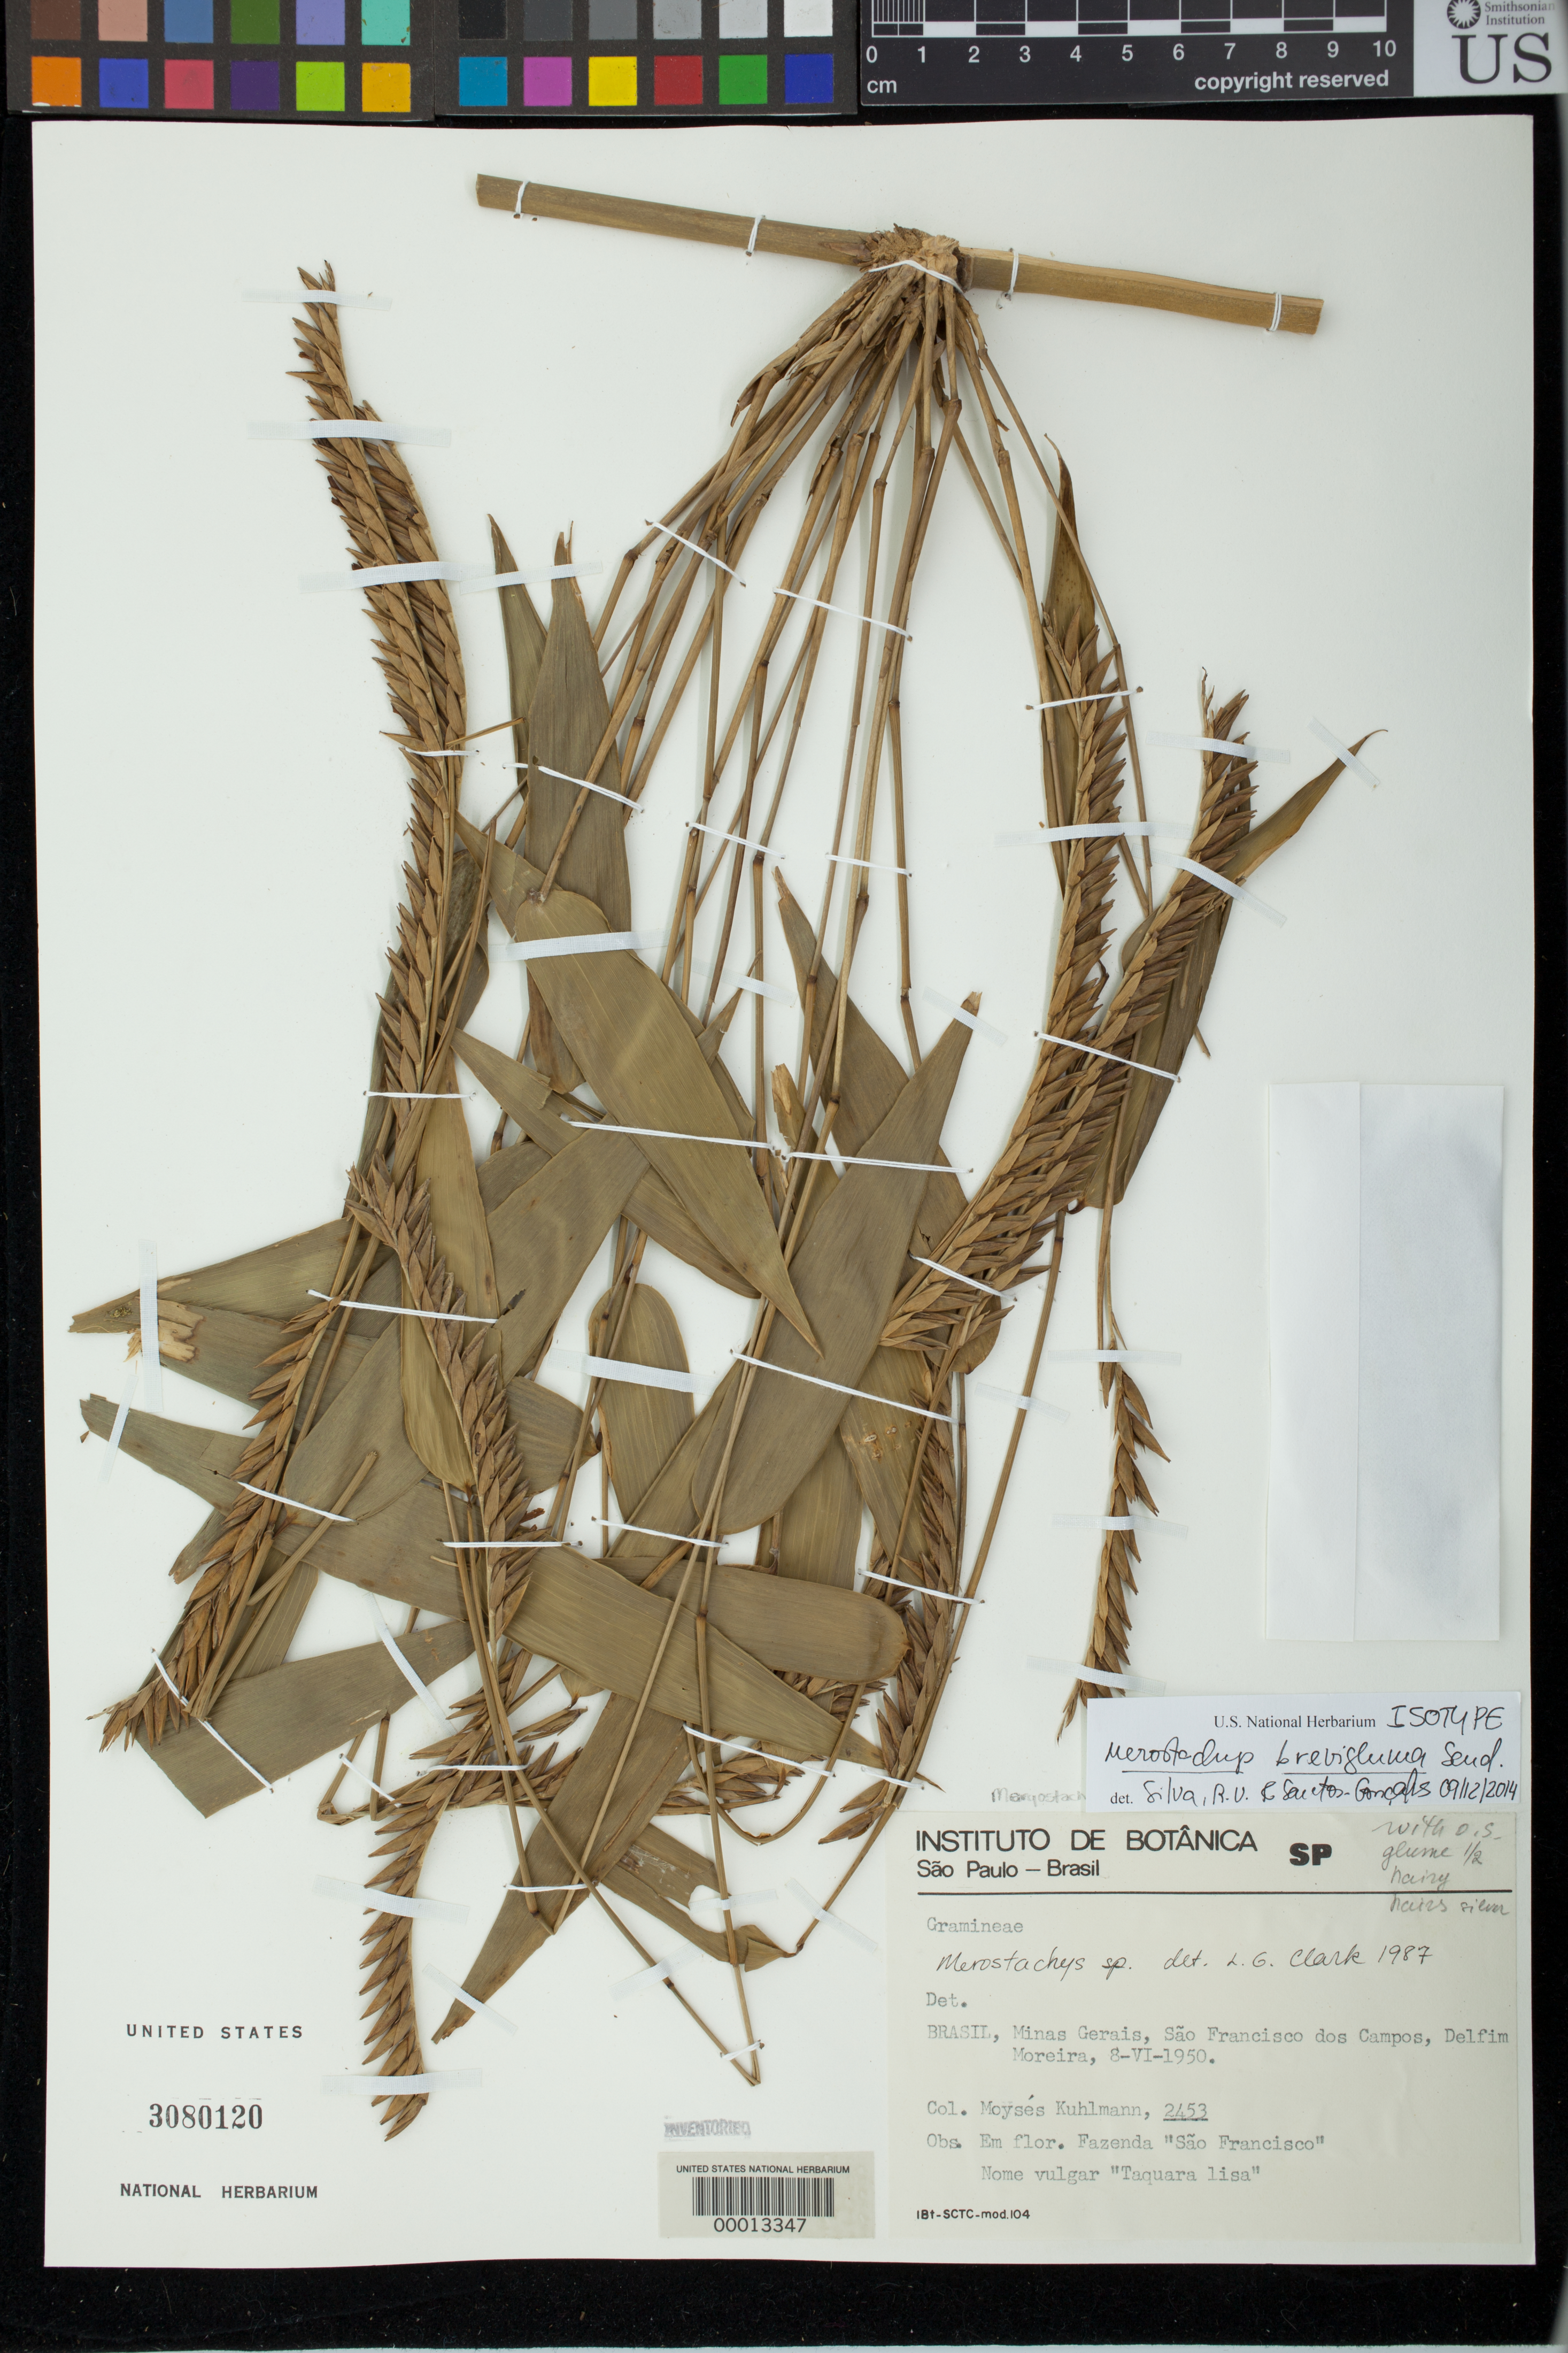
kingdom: Plantae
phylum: Tracheophyta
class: Liliopsida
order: Poales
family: Poaceae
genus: Merostachys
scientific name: Merostachys brevigluma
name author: Send.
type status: Isotype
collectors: M. Kuhlmann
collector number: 2453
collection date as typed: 08 Jun 1950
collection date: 1950-06-08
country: Brazil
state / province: Minas Gerais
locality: Minas Gerais, São Francisco dos Campos, Delfim Moreira. Fazenda "São Francisco"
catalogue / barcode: US 3080120